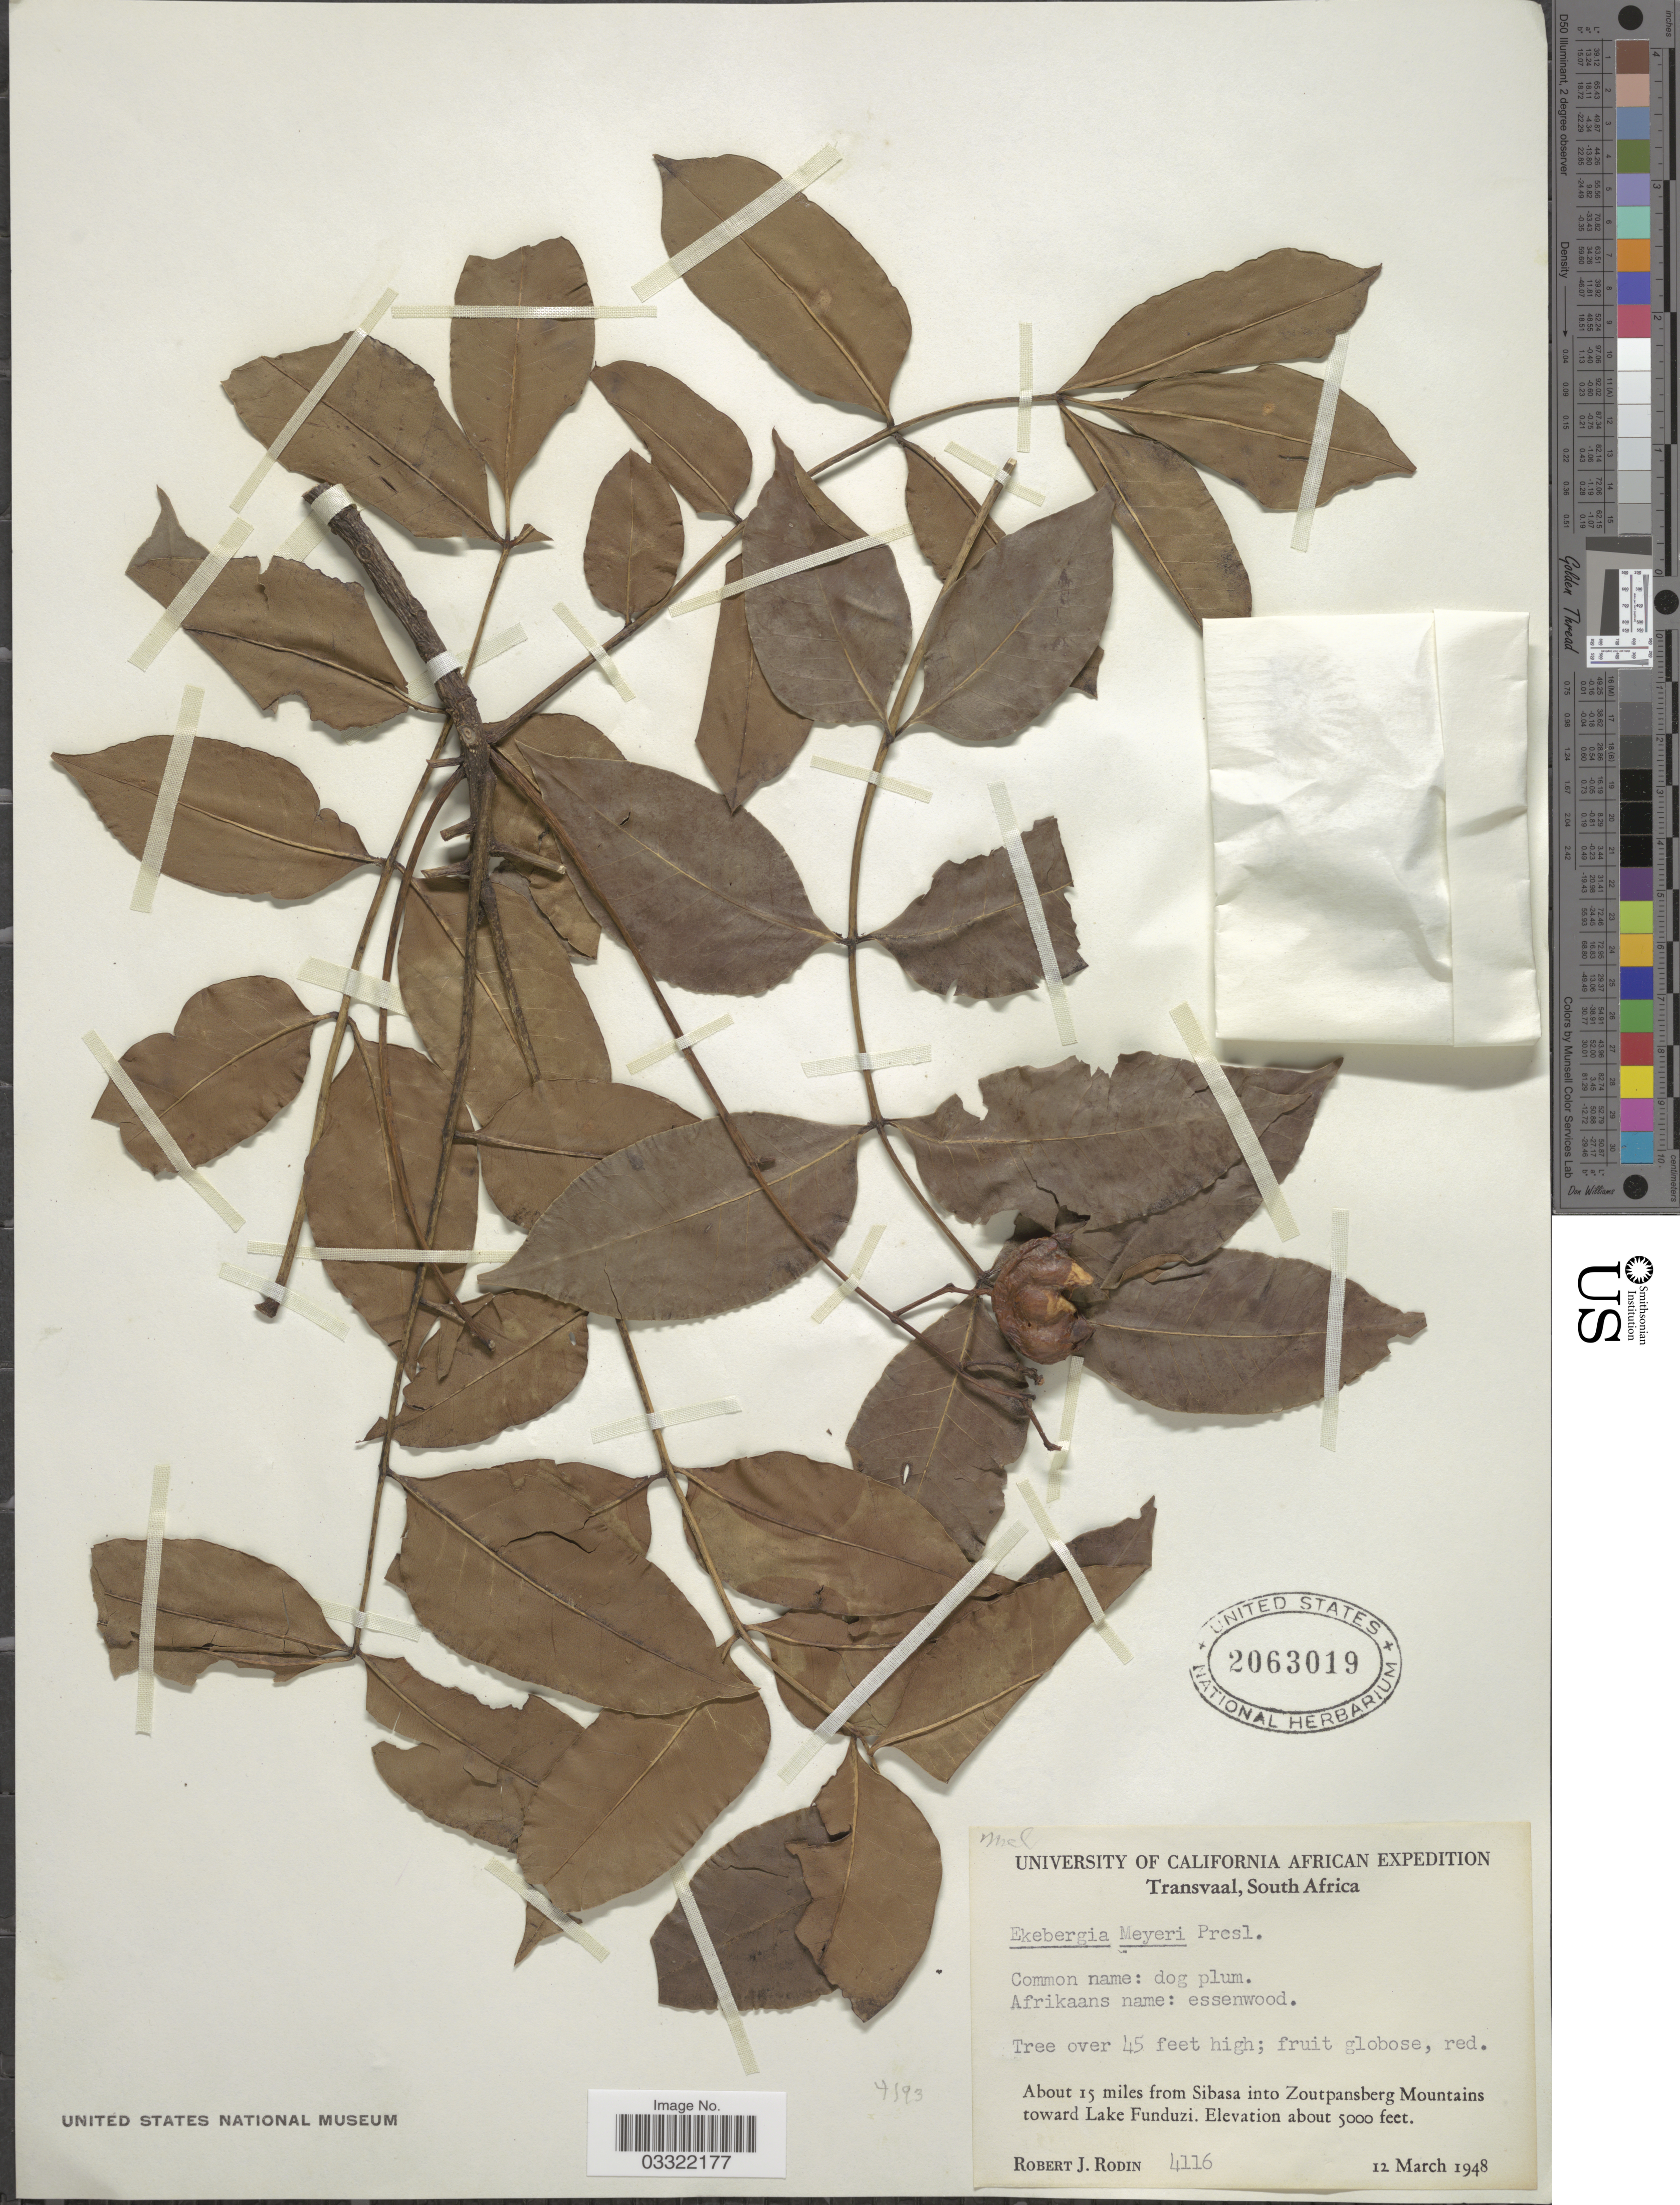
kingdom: Plantae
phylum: Tracheophyta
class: Magnoliopsida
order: Sapindales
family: Meliaceae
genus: Ekebergia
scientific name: Ekebergia meyeri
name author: C. Presl ex C. DC.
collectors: R. J. Rodin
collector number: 4116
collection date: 1948-03-12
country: South Africa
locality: Transvaal. About 15 miles from Sibasa into Zoutpansberg Mountains toward Lake Funduzi.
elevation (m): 1524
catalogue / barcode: US 2063019